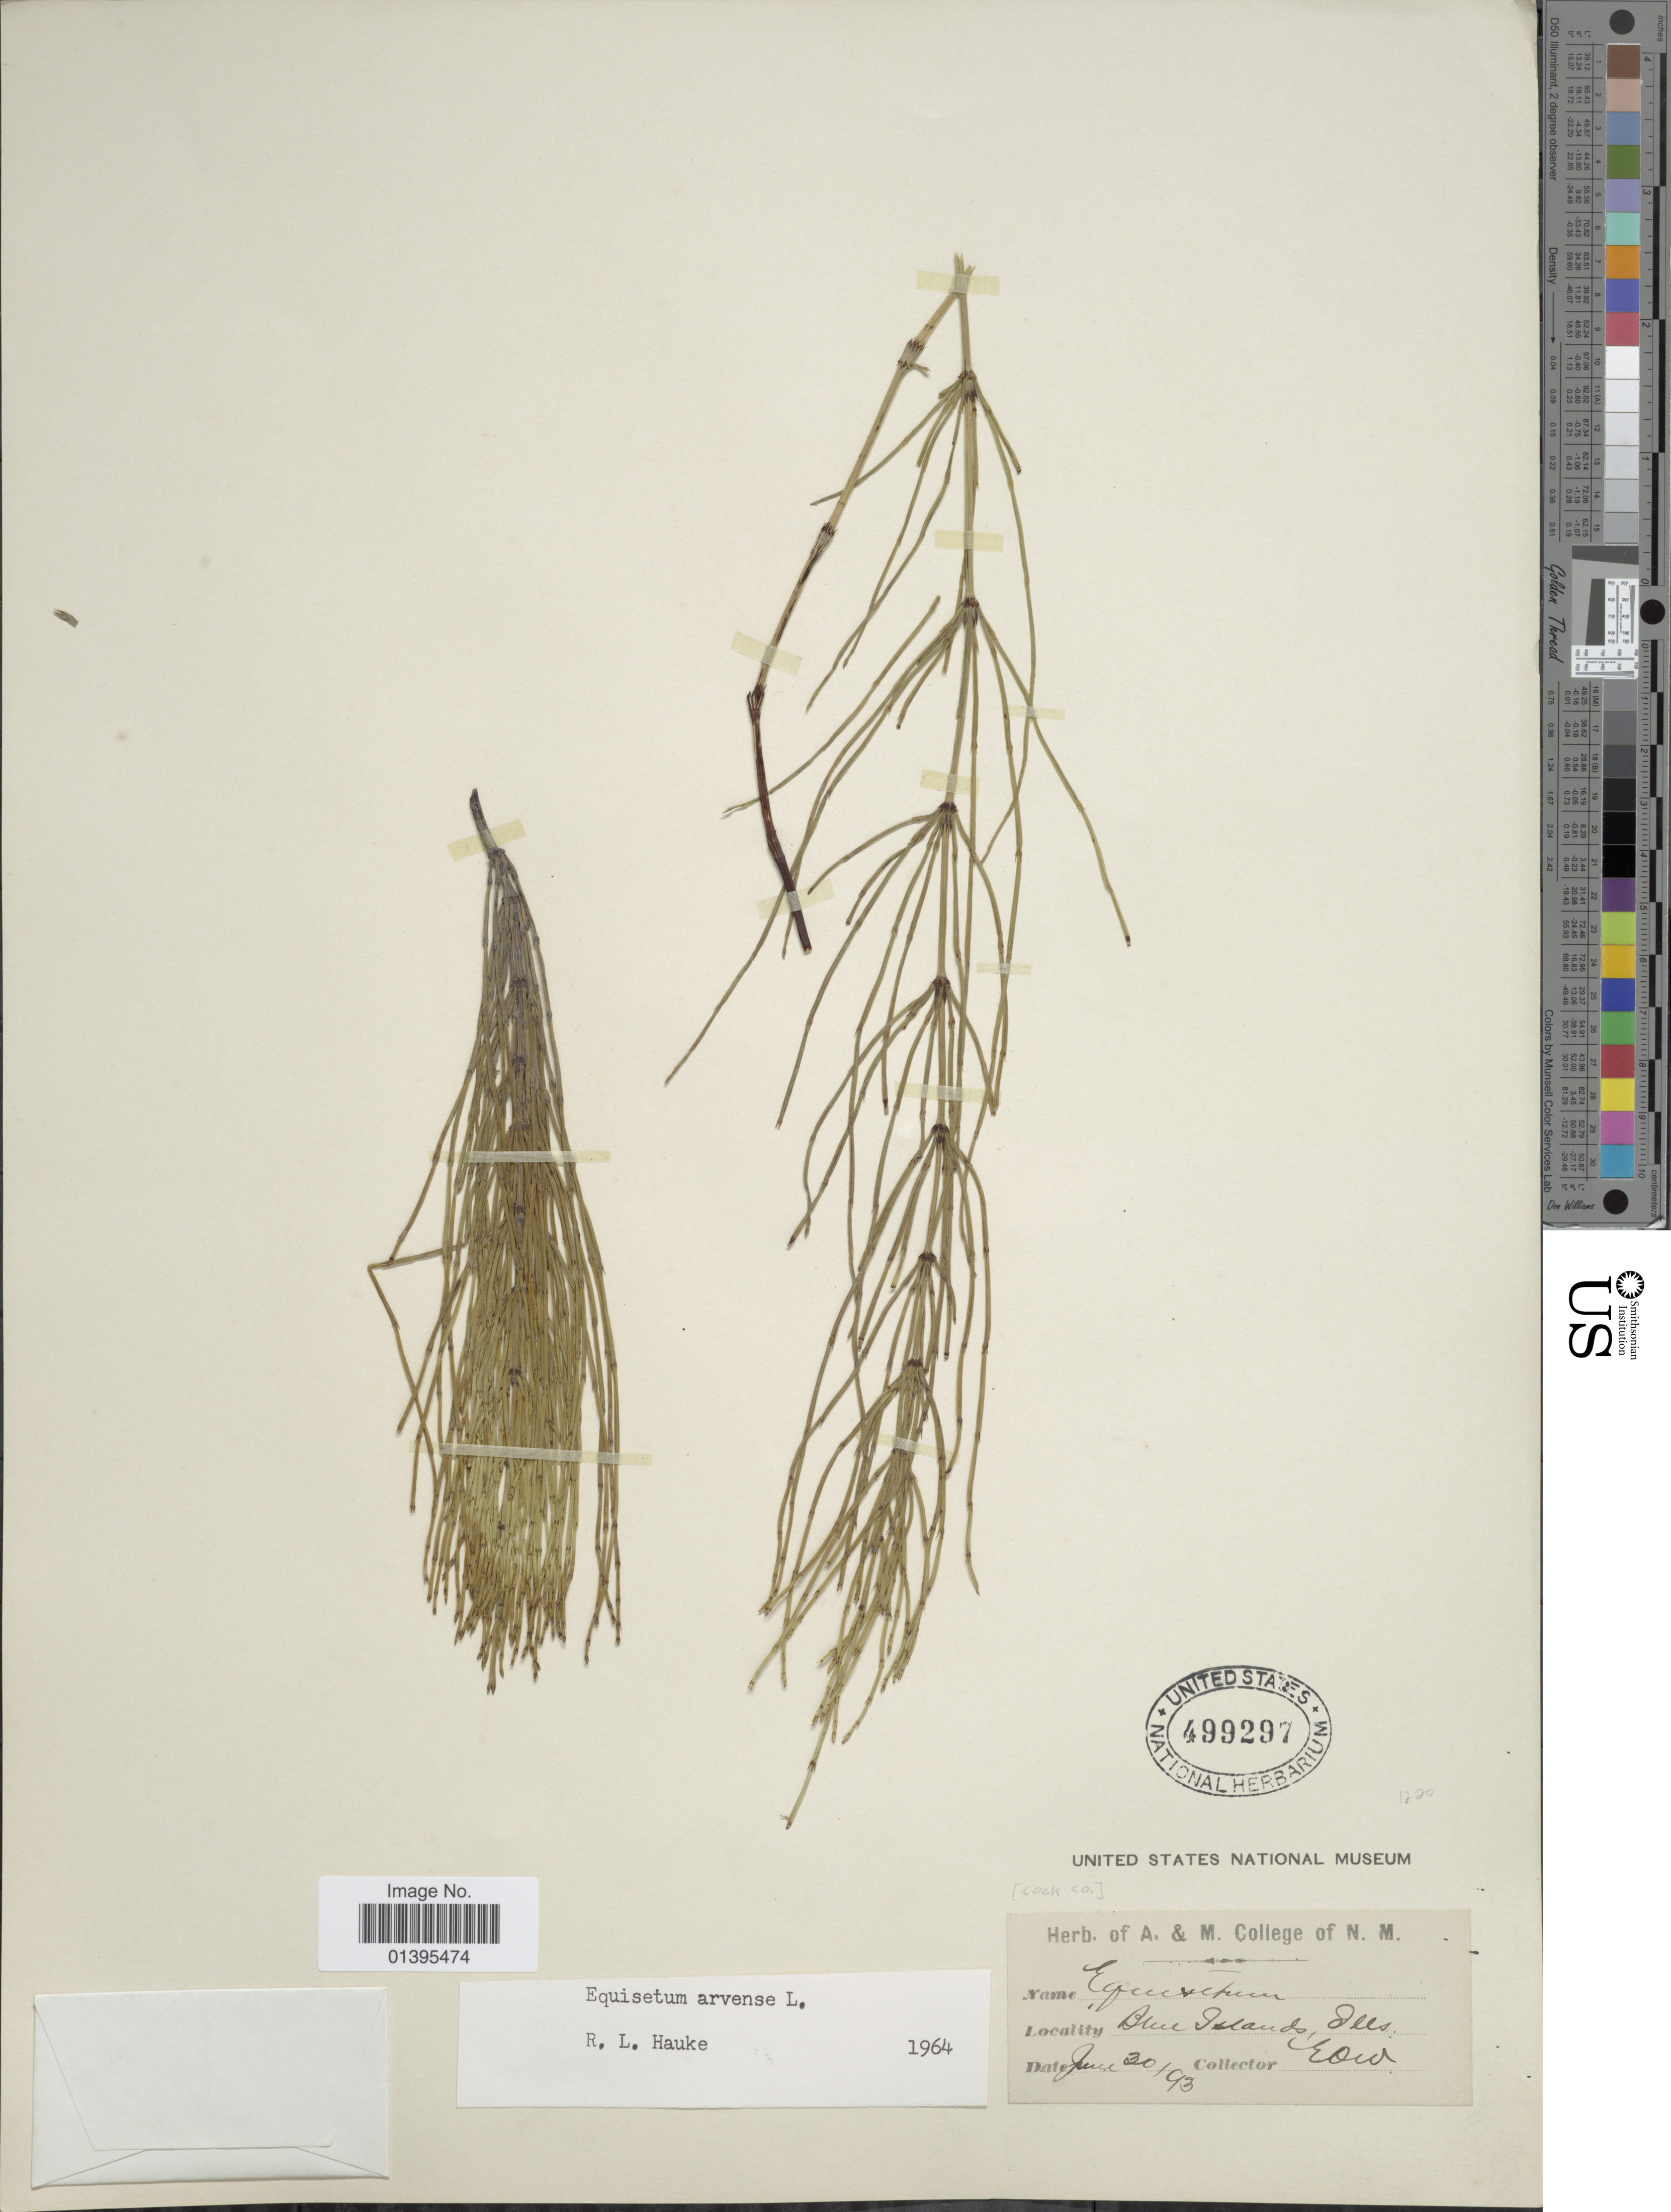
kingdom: Plantae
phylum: Tracheophyta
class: Polypodiopsida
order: Equisetales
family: Equisetaceae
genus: Equisetum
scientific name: Equisetum arvense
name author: L.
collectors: E. O. W.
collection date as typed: Transcribed d/m/y: 30/6/93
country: United States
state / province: Illinois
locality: Blue Islands, Cook Co.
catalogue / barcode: US 499297